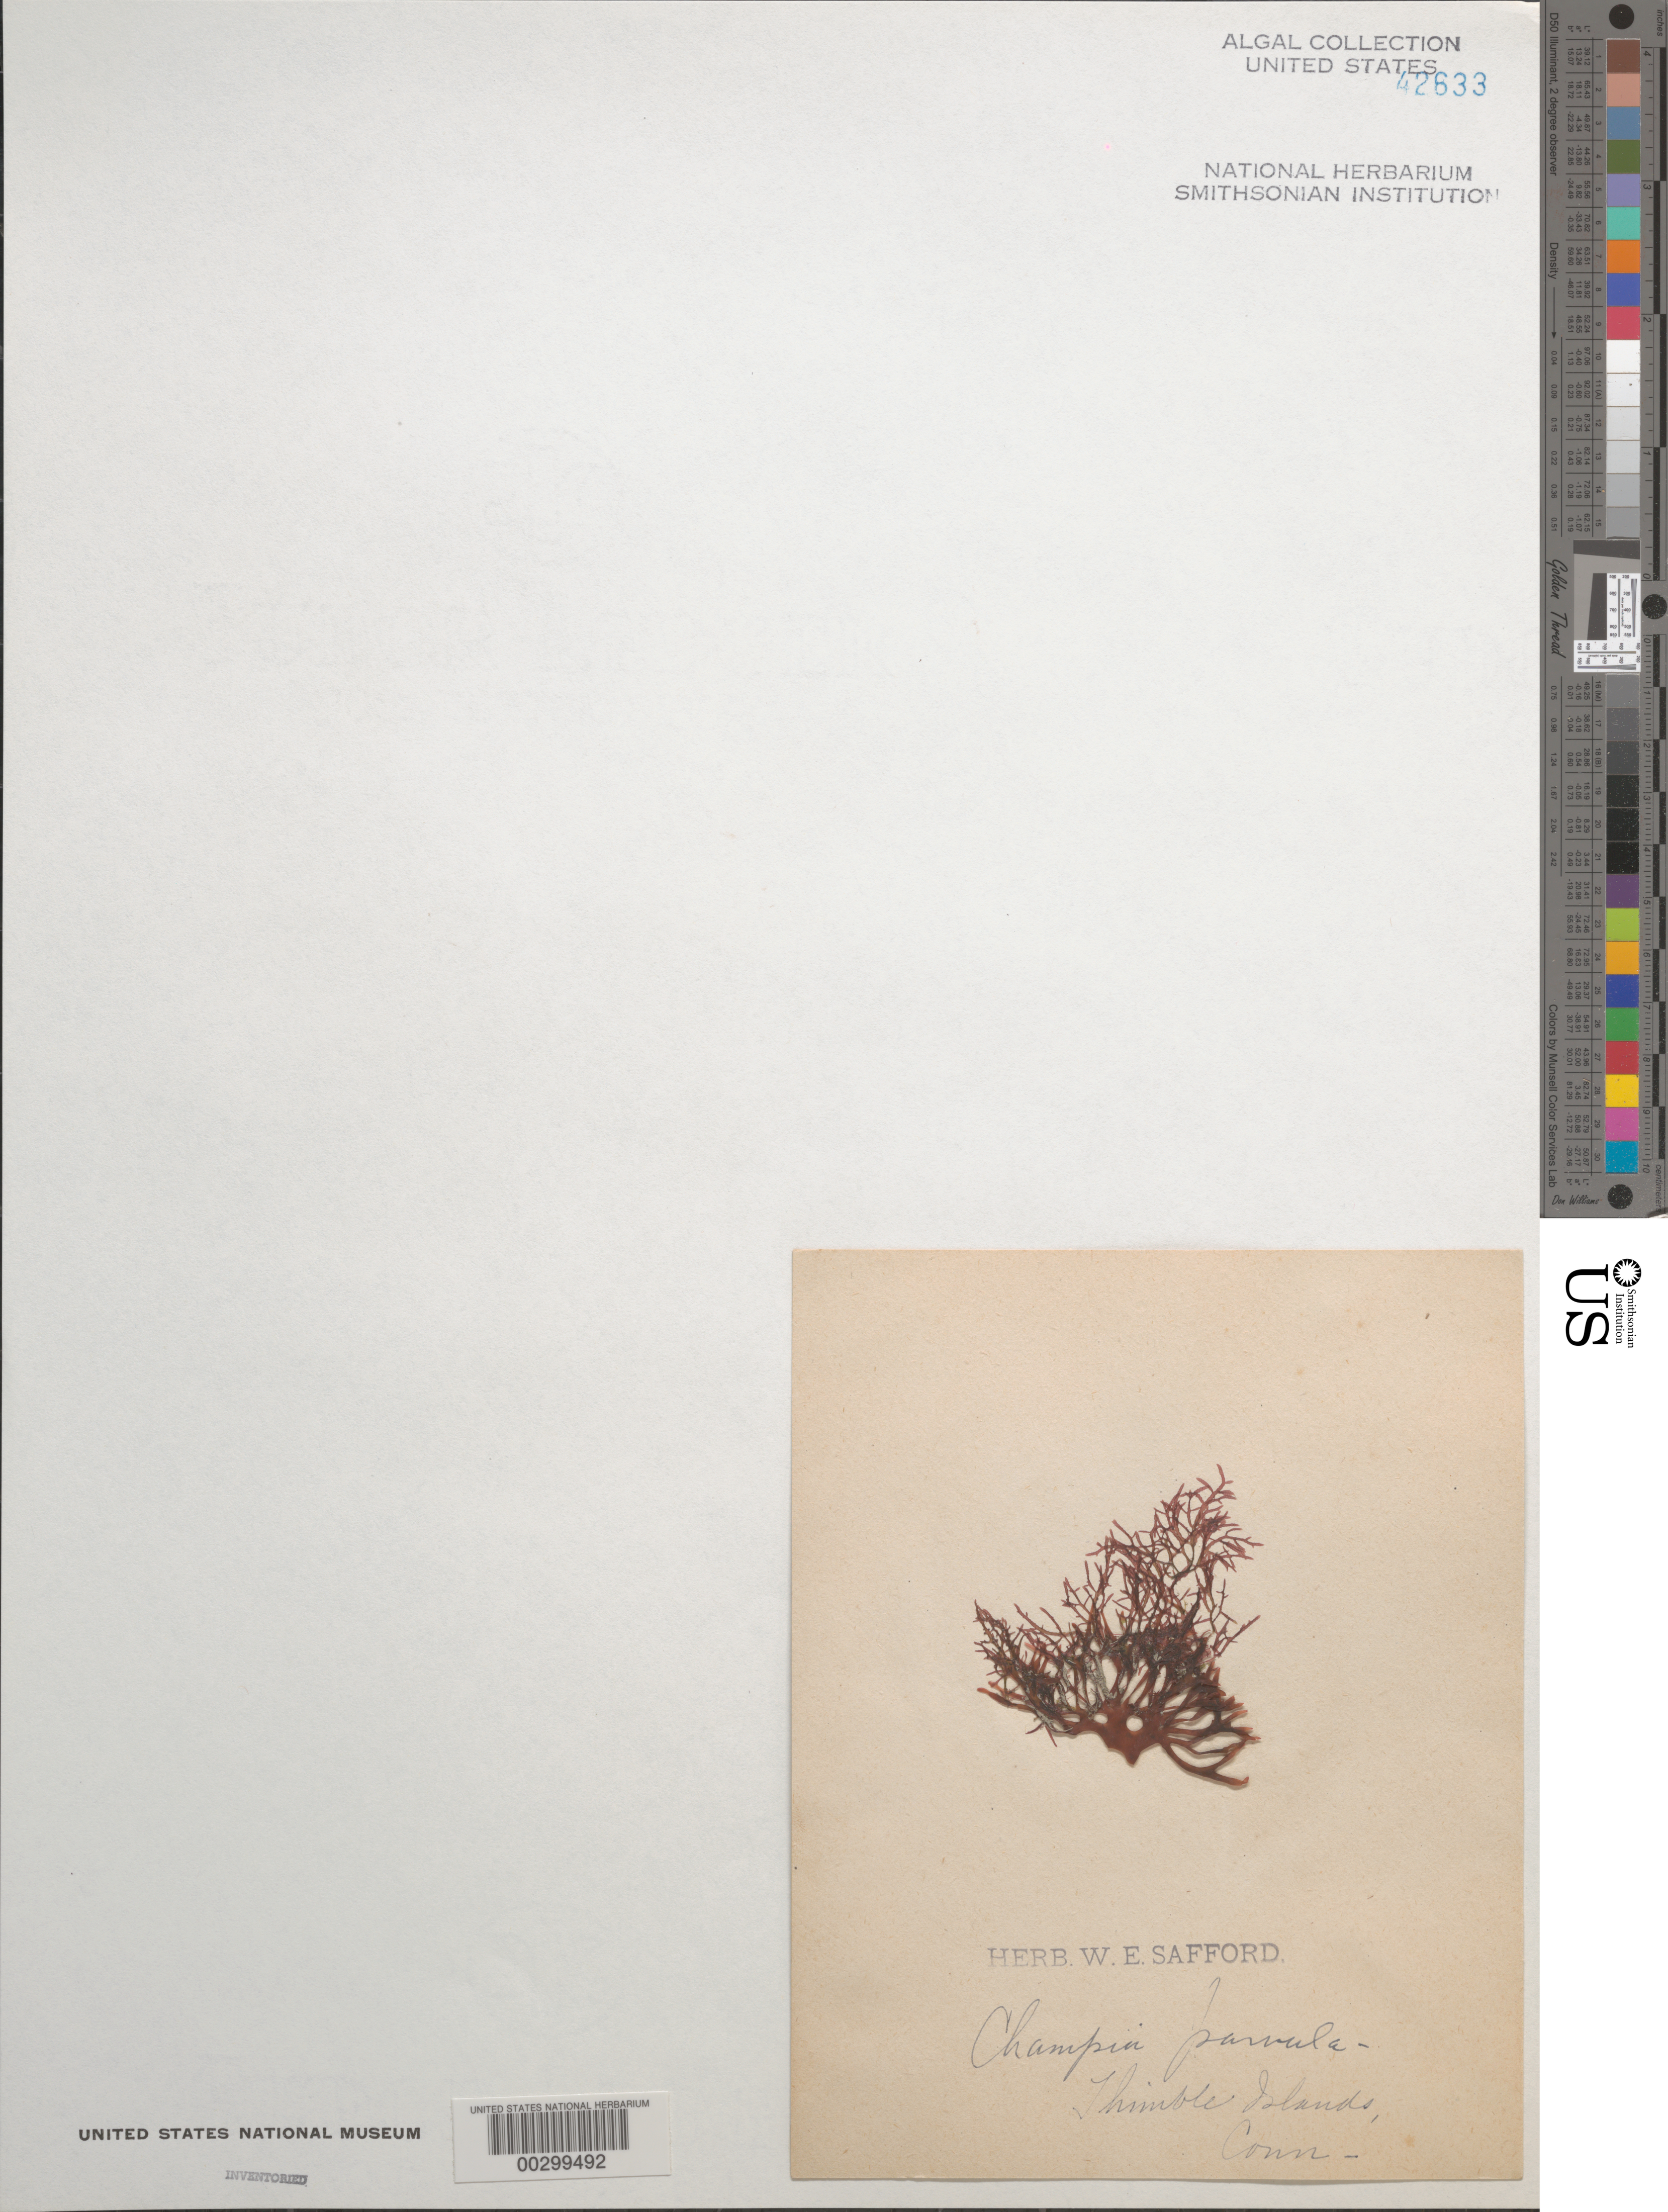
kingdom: Plantae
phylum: Rhodophyta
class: Florideophyceae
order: Rhodymeniales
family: Champiaceae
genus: Champia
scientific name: Champia parvula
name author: (C. Agardh) Harv.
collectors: W. E. Safford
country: United States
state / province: Connecticut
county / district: New Haven County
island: Thimble Islands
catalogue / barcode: US 42633